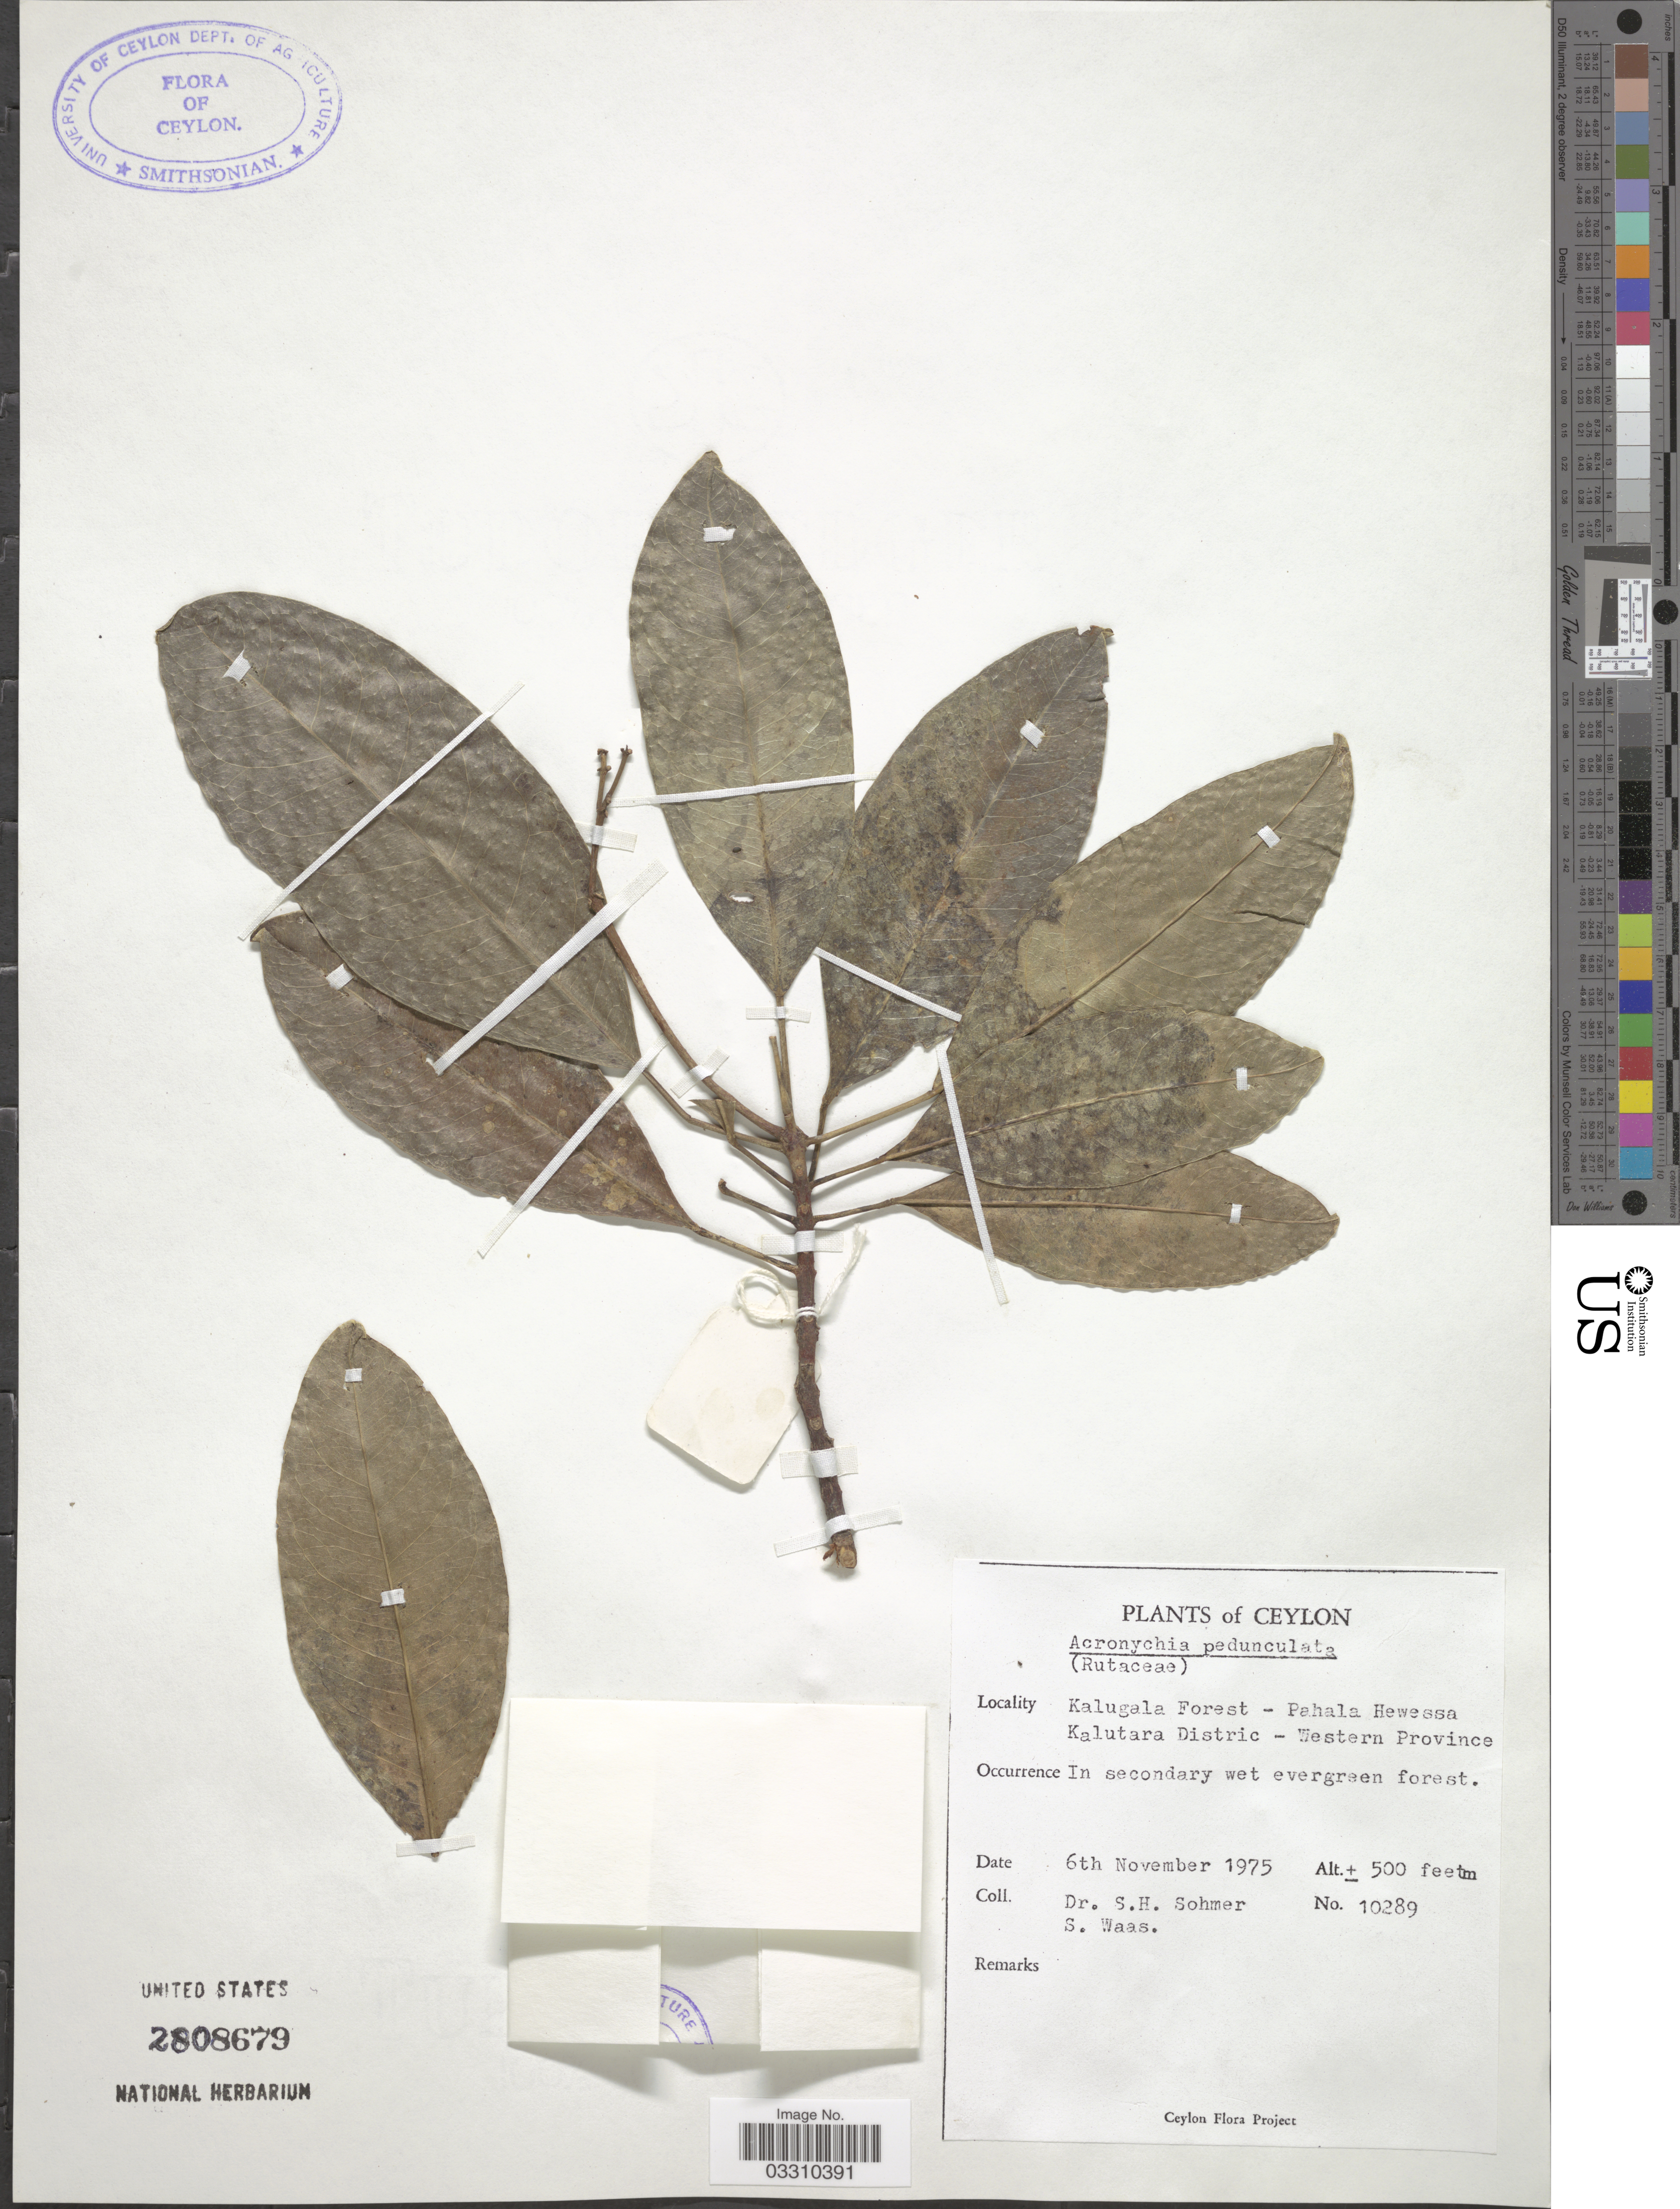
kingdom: Plantae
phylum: Tracheophyta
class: Magnoliopsida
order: Sapindales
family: Rutaceae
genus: Acronychia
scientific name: Acronychia pedunculata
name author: (L.) Miq.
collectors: S. H. Sohmer & S. Waas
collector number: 10289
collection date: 1975-11-06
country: Sri Lanka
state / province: Western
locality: Ceylon, Kalugala Forest - Pahala Hewessa Kalutara District.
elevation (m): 152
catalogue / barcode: US 2808679